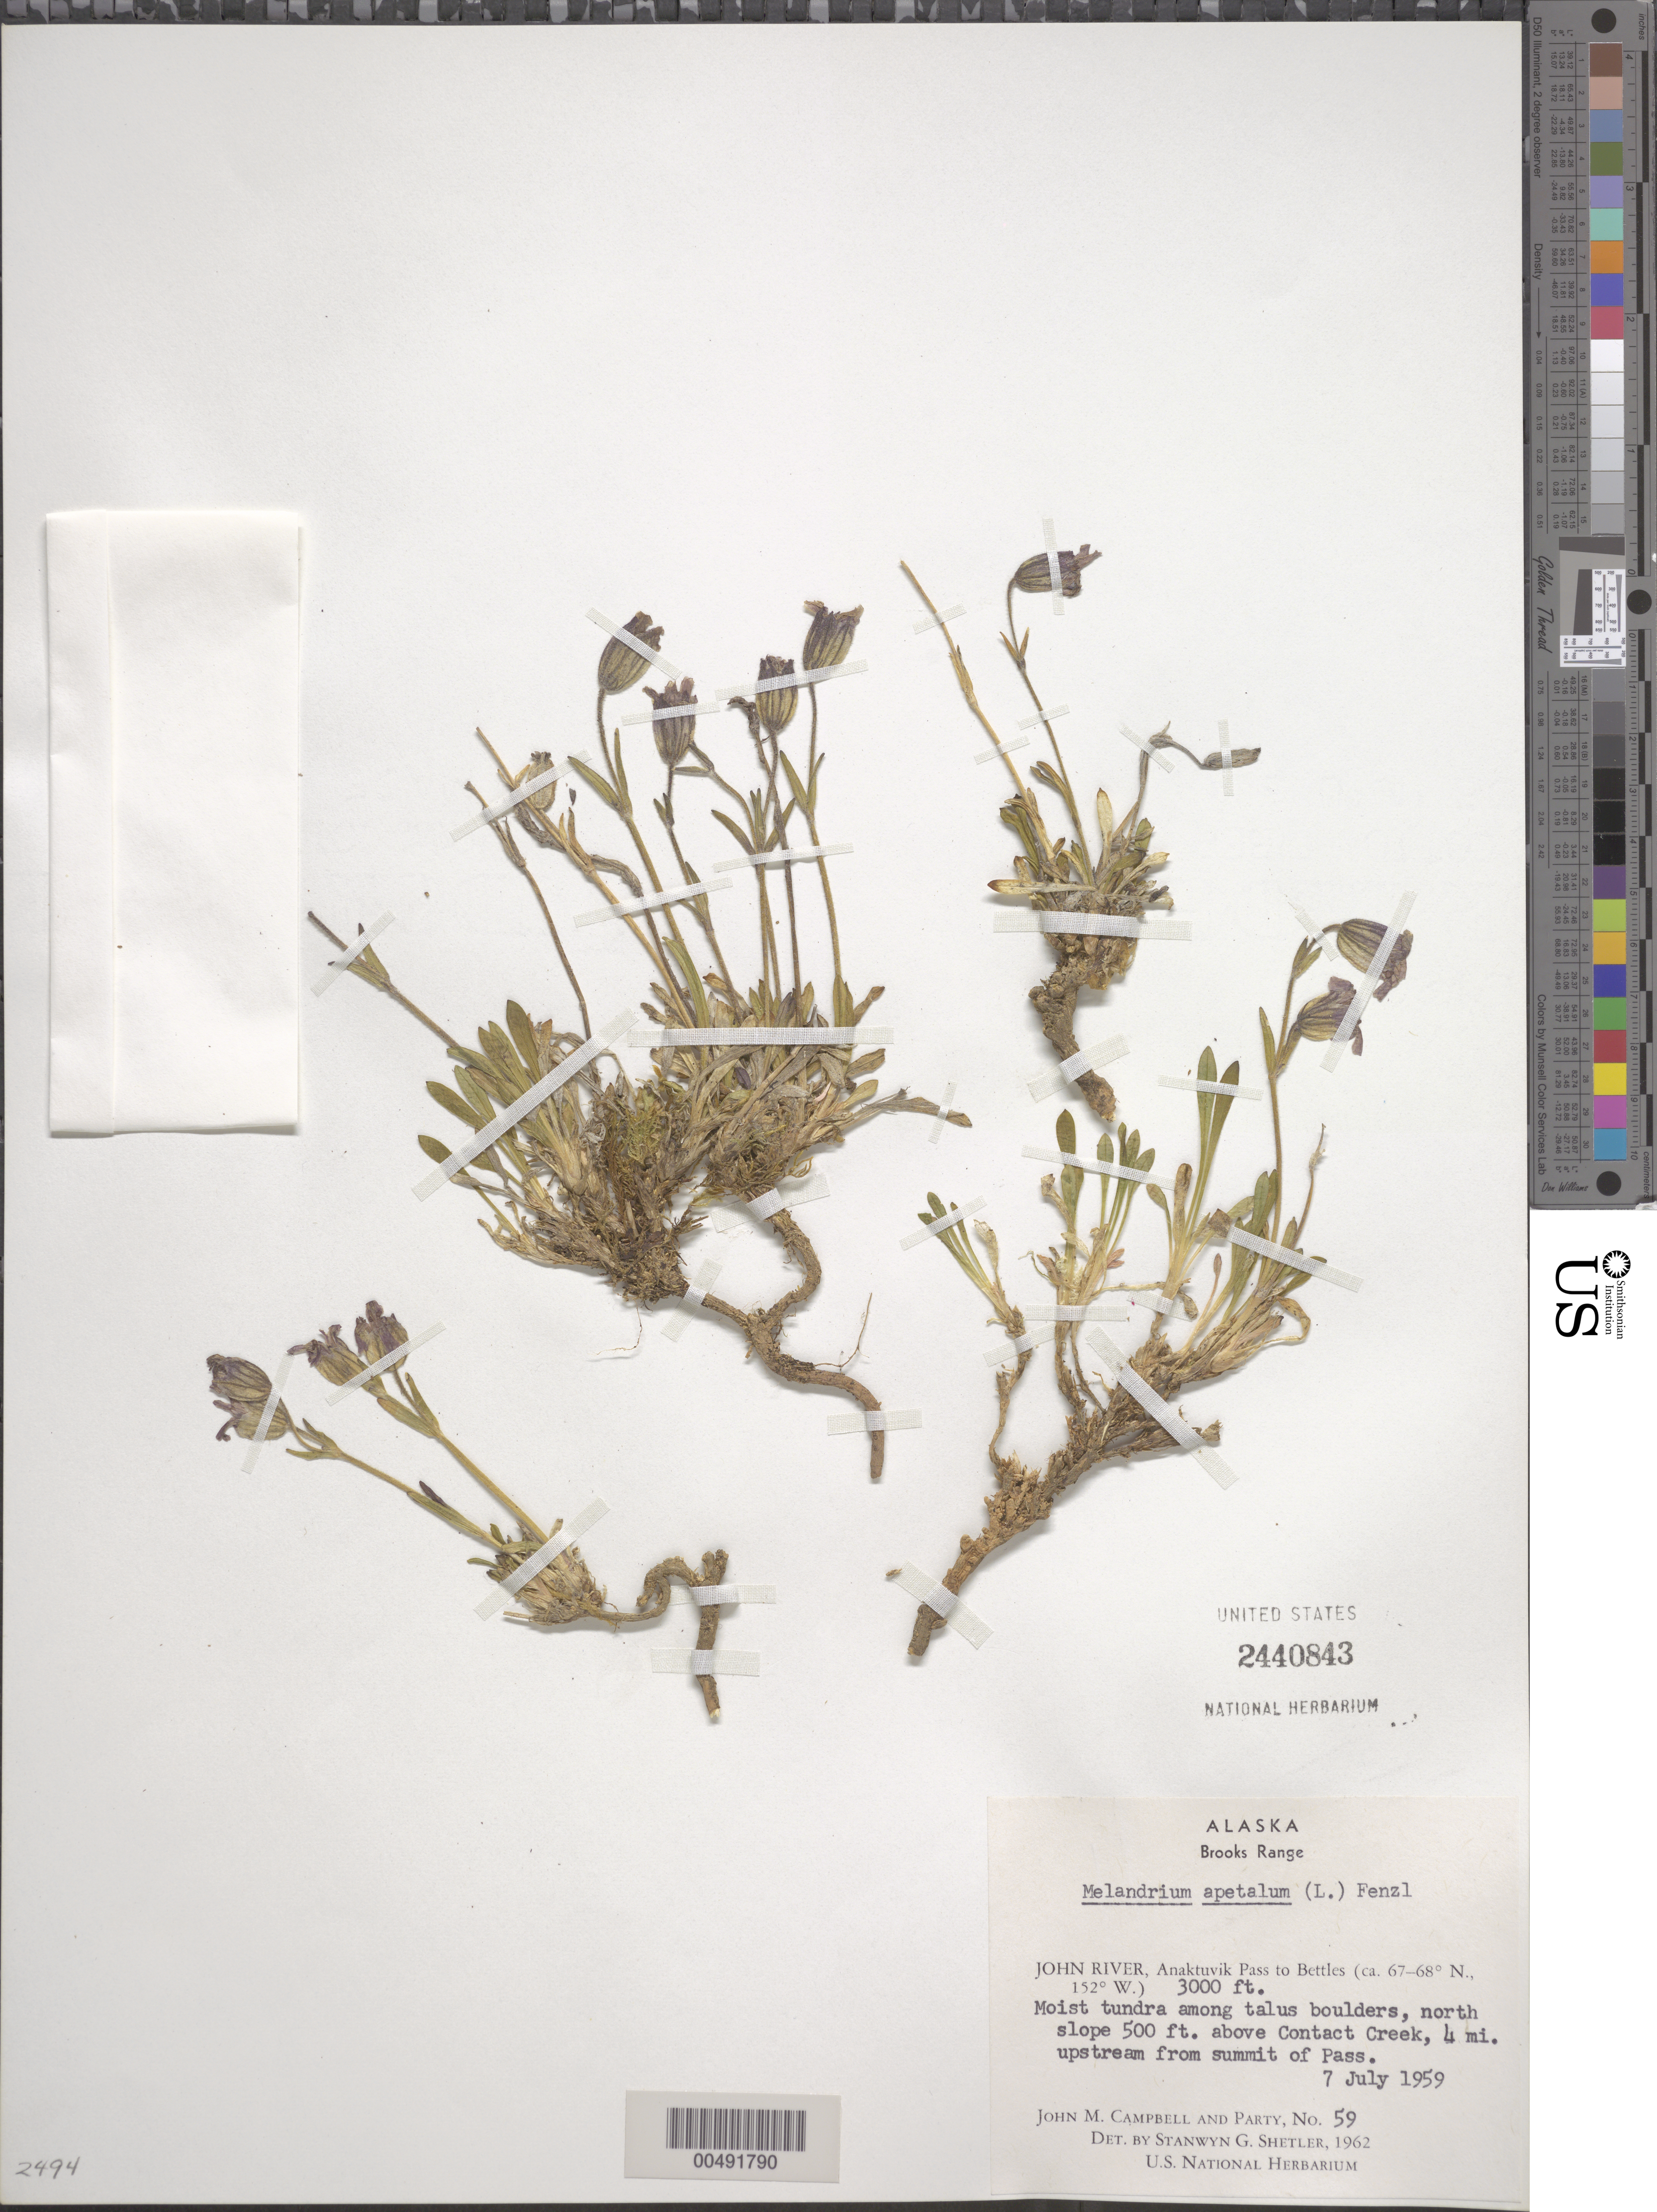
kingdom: Plantae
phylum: Tracheophyta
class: Magnoliopsida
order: Caryophyllales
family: Caryophyllaceae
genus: Silene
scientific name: Silene uralensis subsp. uralensis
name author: (Rupr.) Bocquet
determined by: Strong, Mark T., (BOT), Smithsonian Institution - National Museum of Natural History (UNITED STATES)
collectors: J. M. Campbell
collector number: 59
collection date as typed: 07 Jul 1959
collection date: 1959-07-07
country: United States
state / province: Alaska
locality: Brooks Range, John River, 4 mi. upstream from Anaktuvuk Pass, 500 ft. above Contact Creek (lat/long recorded as: lat=::: long=152:0:0:W)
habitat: moist tundra among talus boulders, north slope above creek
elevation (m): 914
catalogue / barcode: US 2440843